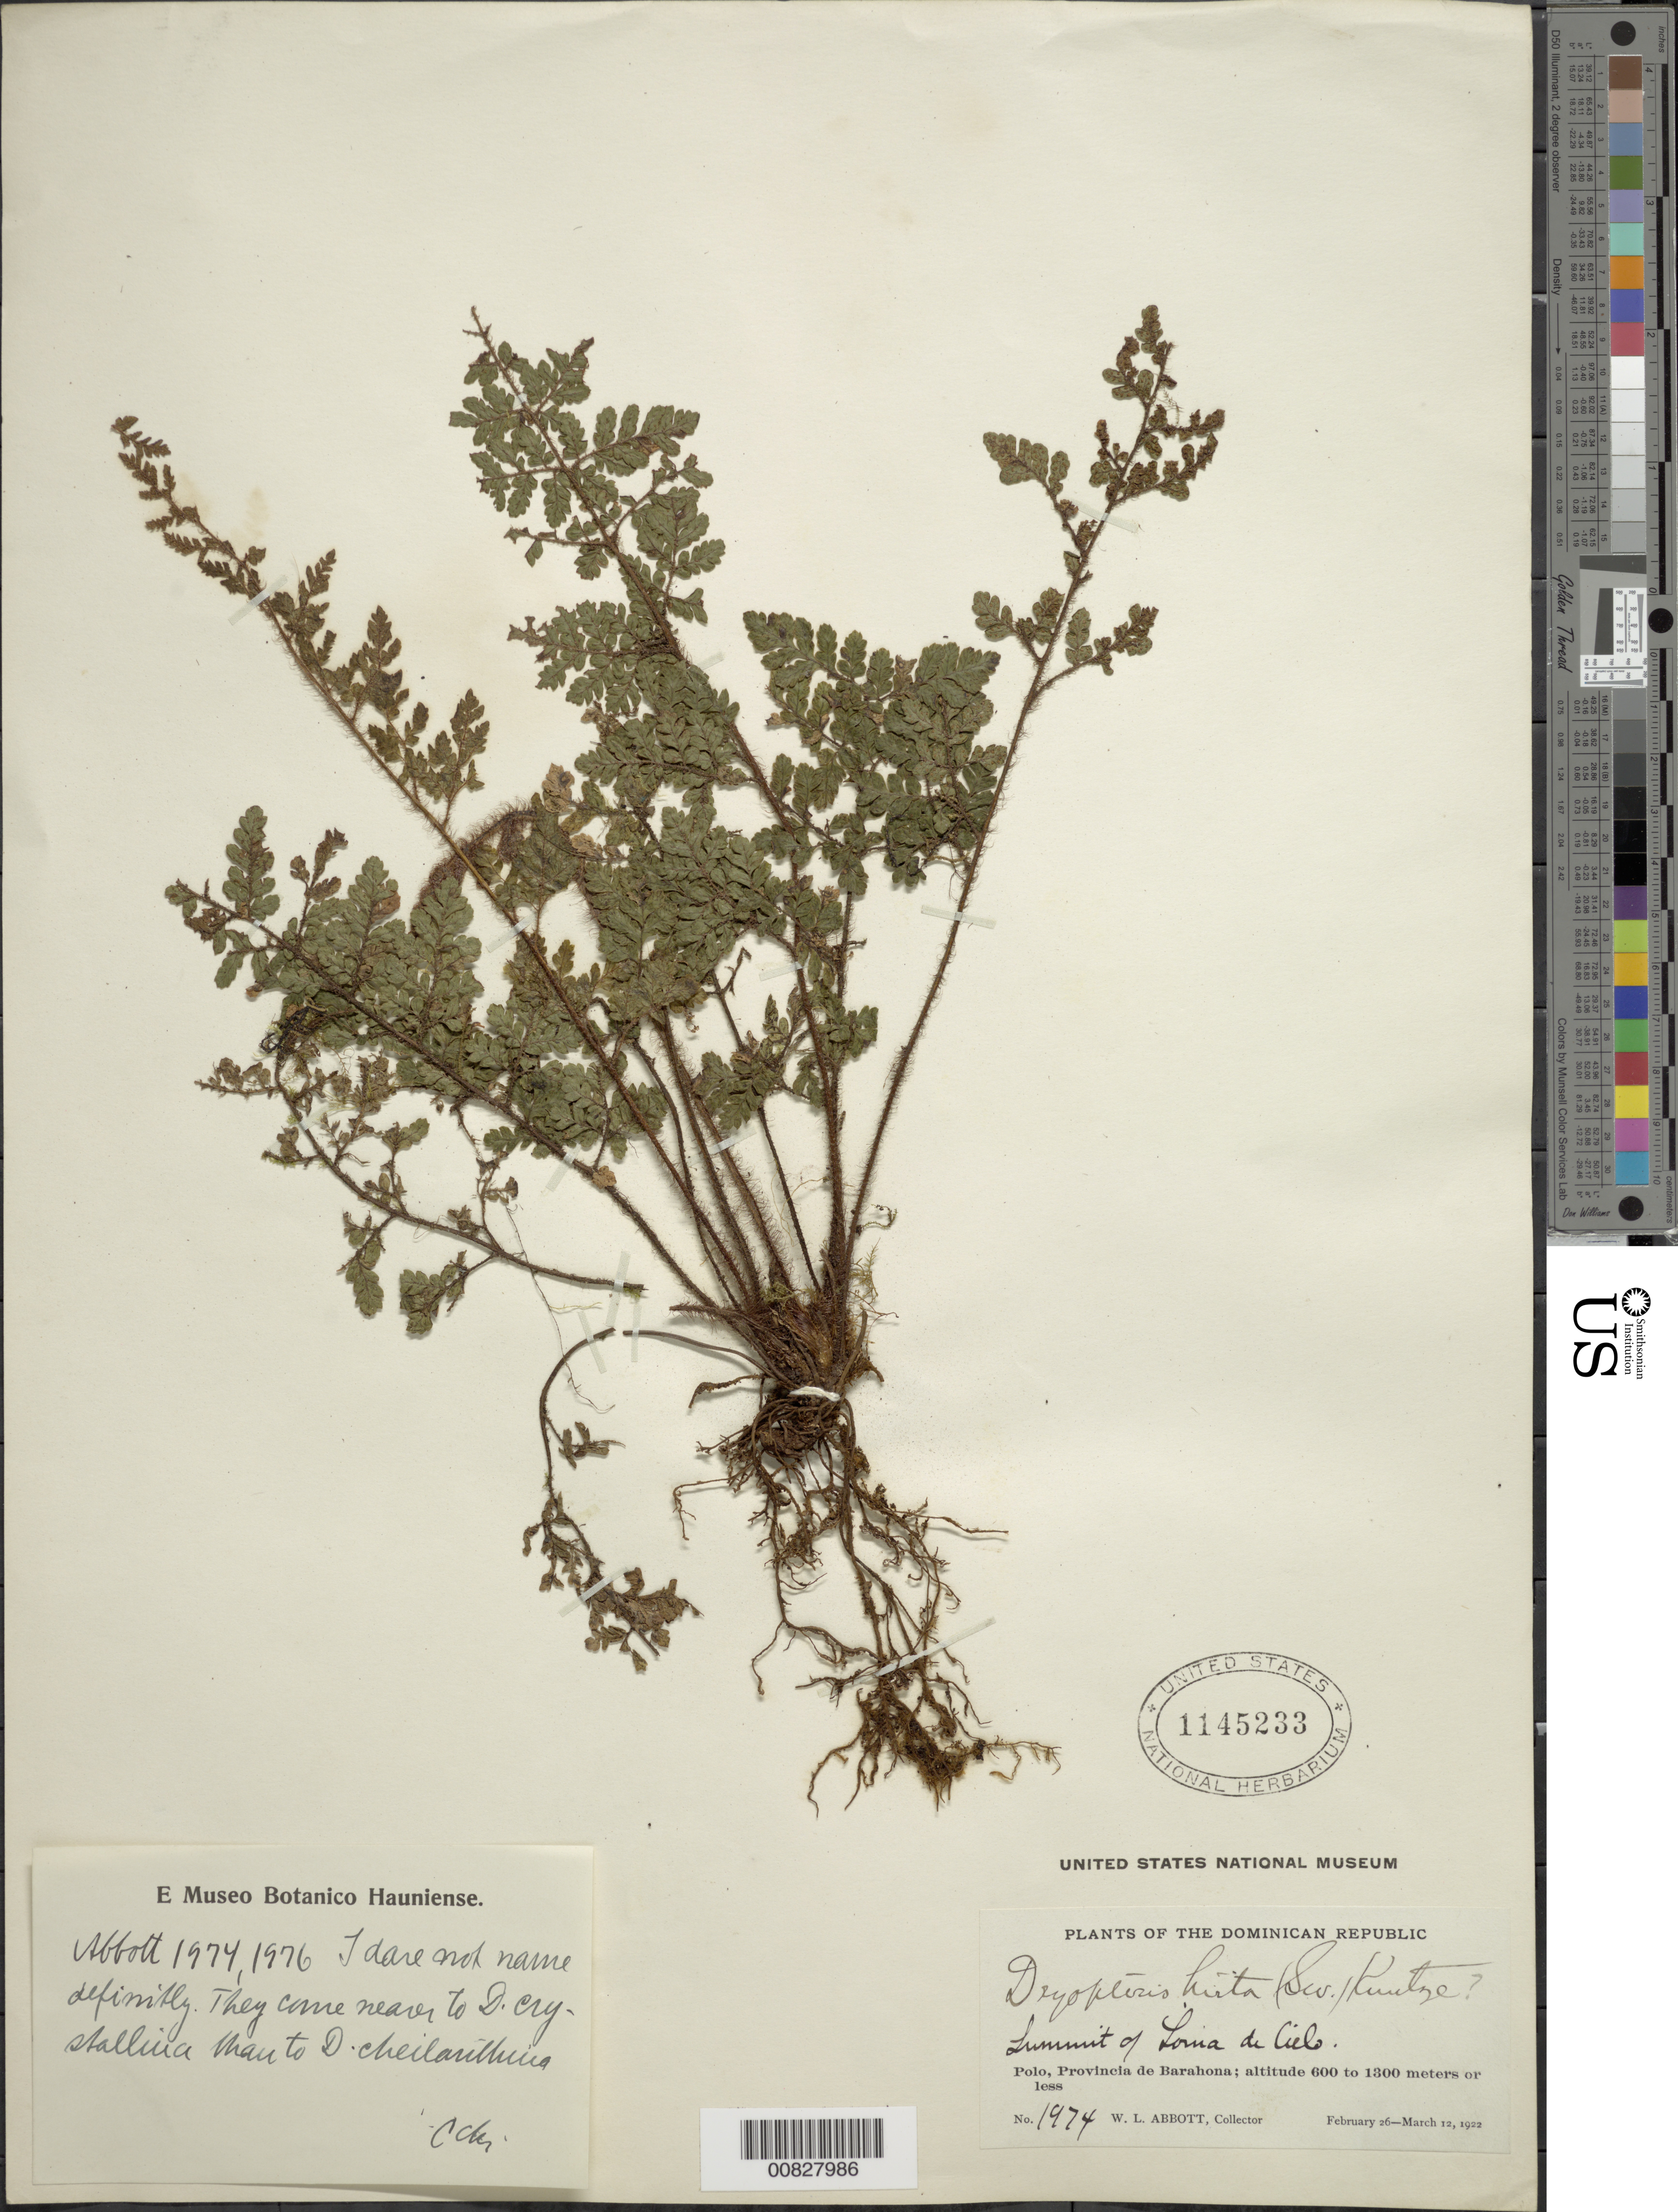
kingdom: Plantae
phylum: Tracheophyta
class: Polypodiopsida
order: Polypodiales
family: Dryopteridaceae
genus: Ctenitis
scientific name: Ctenitis hirta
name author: (Sw.) Ching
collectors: W. L. Abbott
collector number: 1974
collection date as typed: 26 Feb 1922 to 12 Mar 1922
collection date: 1922-02-26/1922-03-12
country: Dominican Republic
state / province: Barahona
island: Hispaniola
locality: Polo, summit of Loma de Cielo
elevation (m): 600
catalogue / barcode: US 1145233